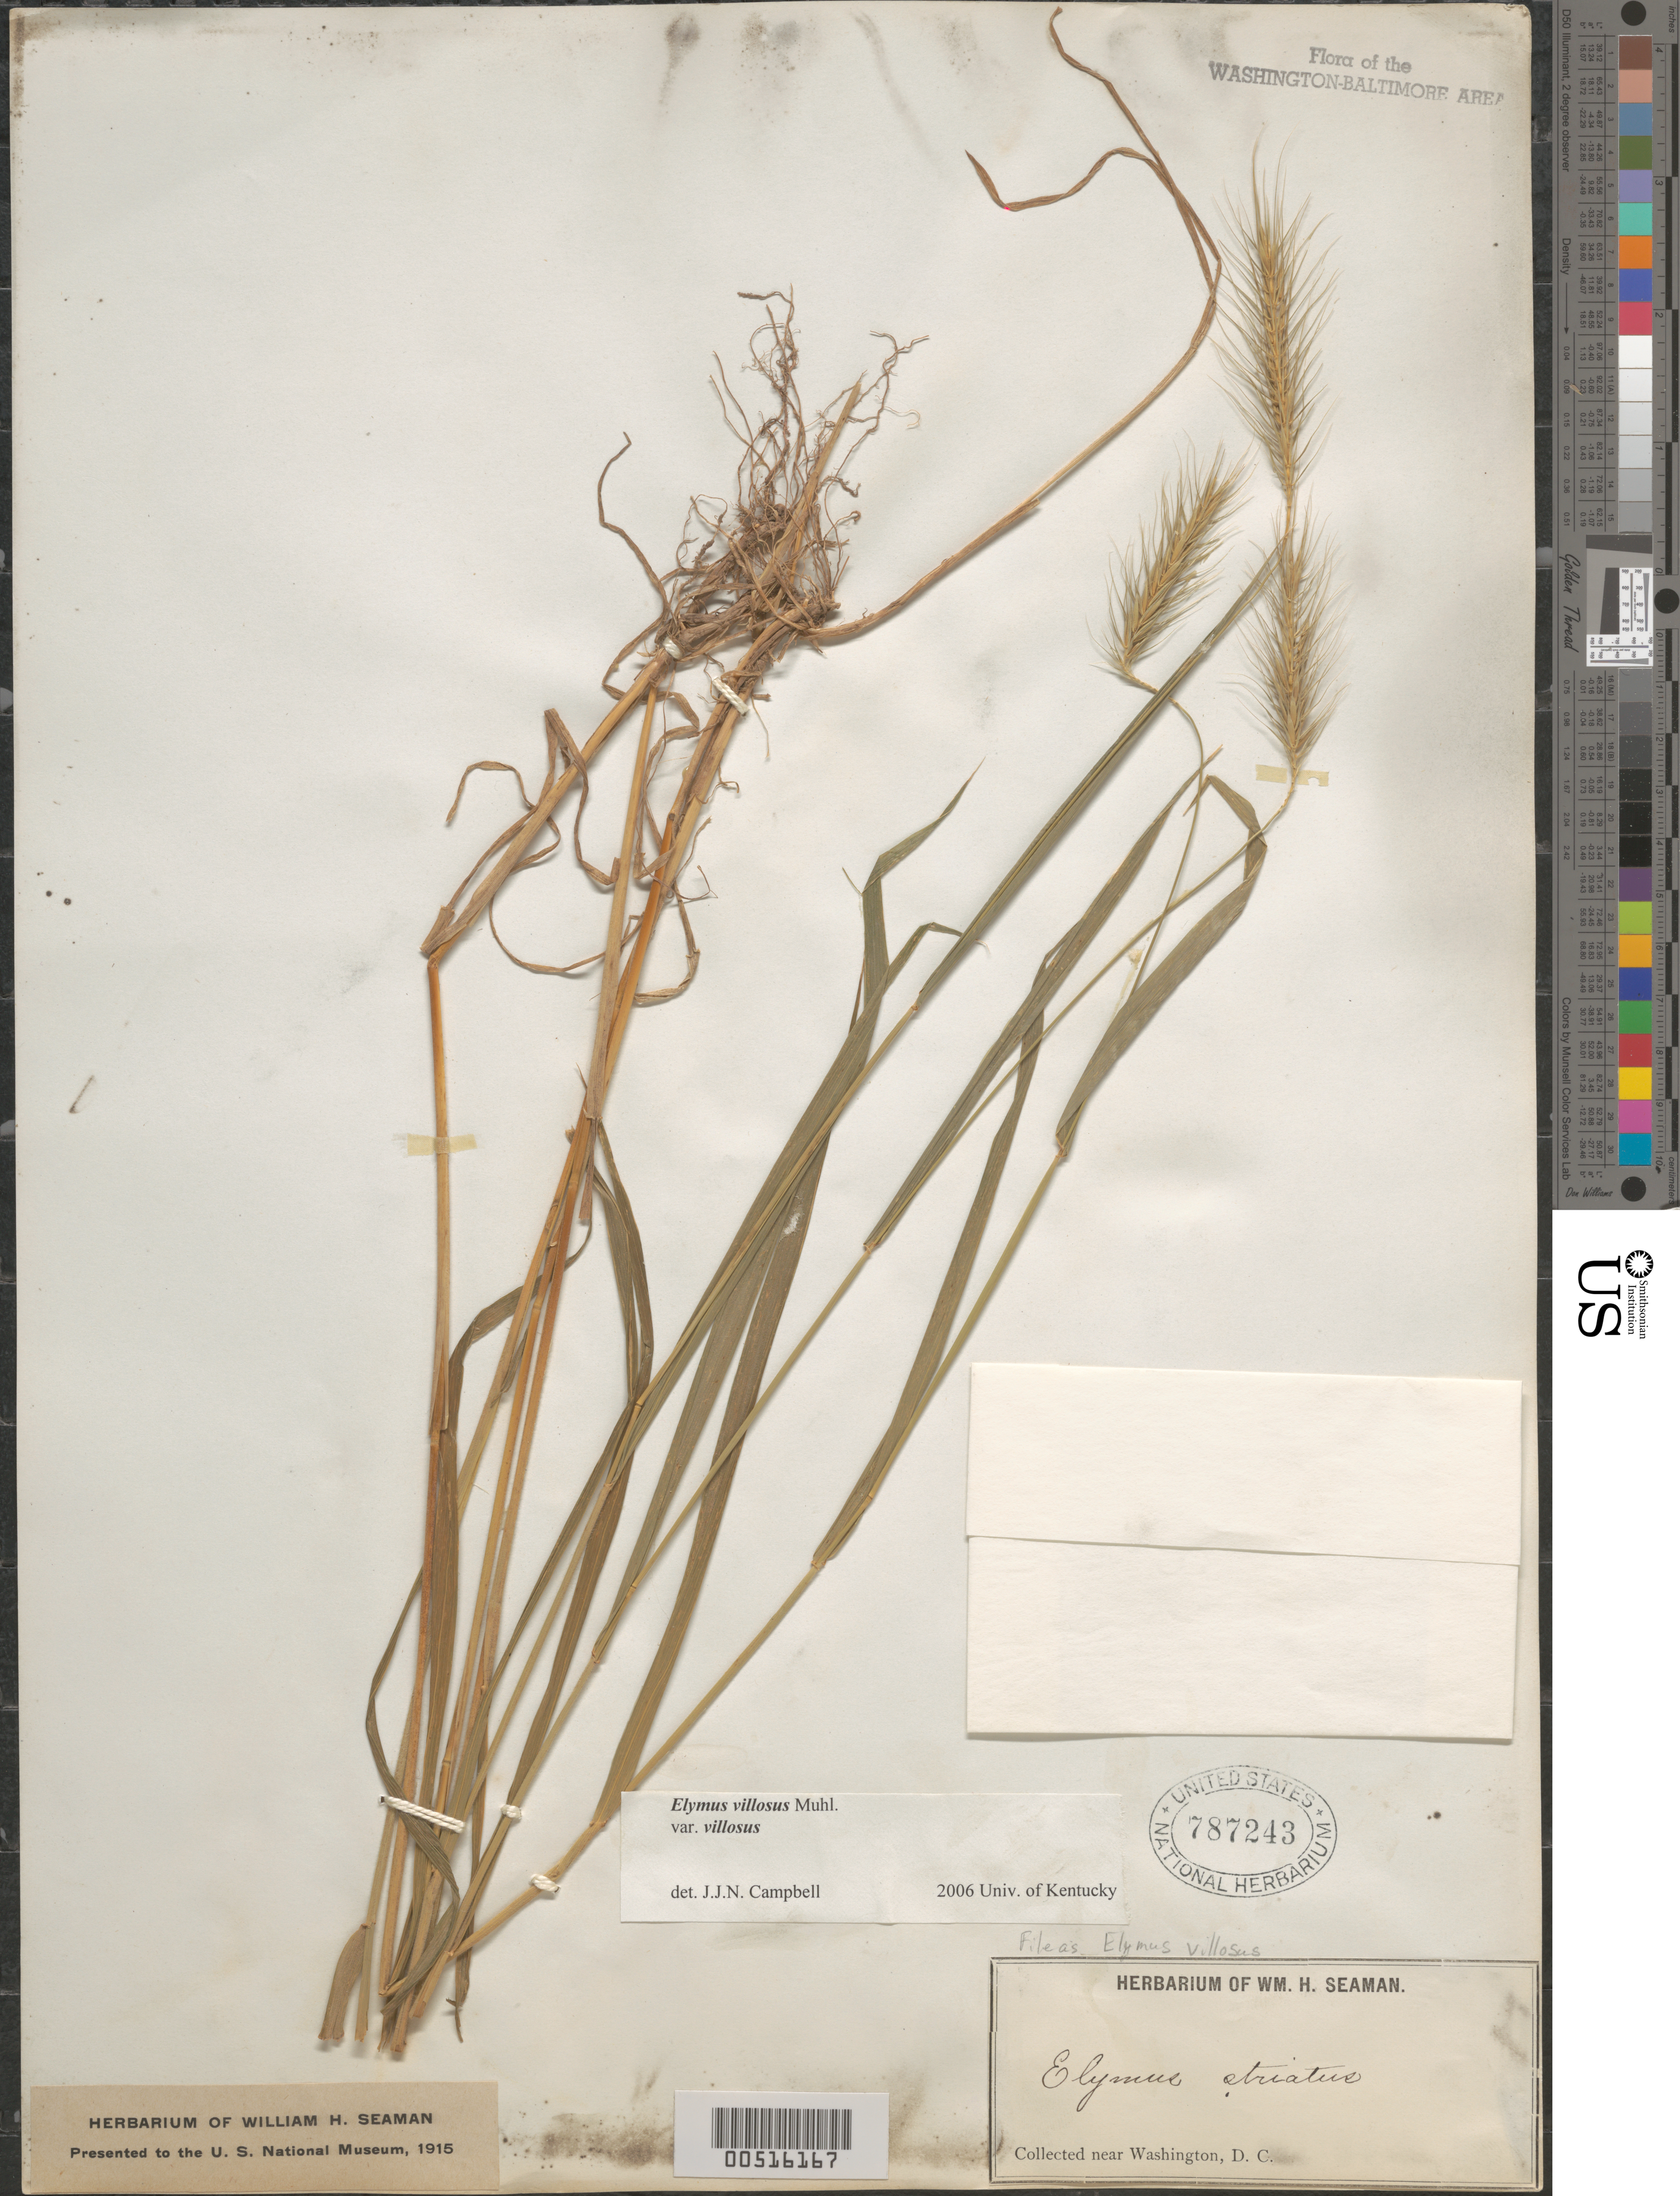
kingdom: Plantae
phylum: Tracheophyta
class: Liliopsida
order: Poales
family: Poaceae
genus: Elymus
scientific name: Elymus villosus var. villosus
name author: Muhl.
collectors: W. Seaman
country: United States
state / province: District of Columbia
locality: Washington DC area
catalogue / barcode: US 787243